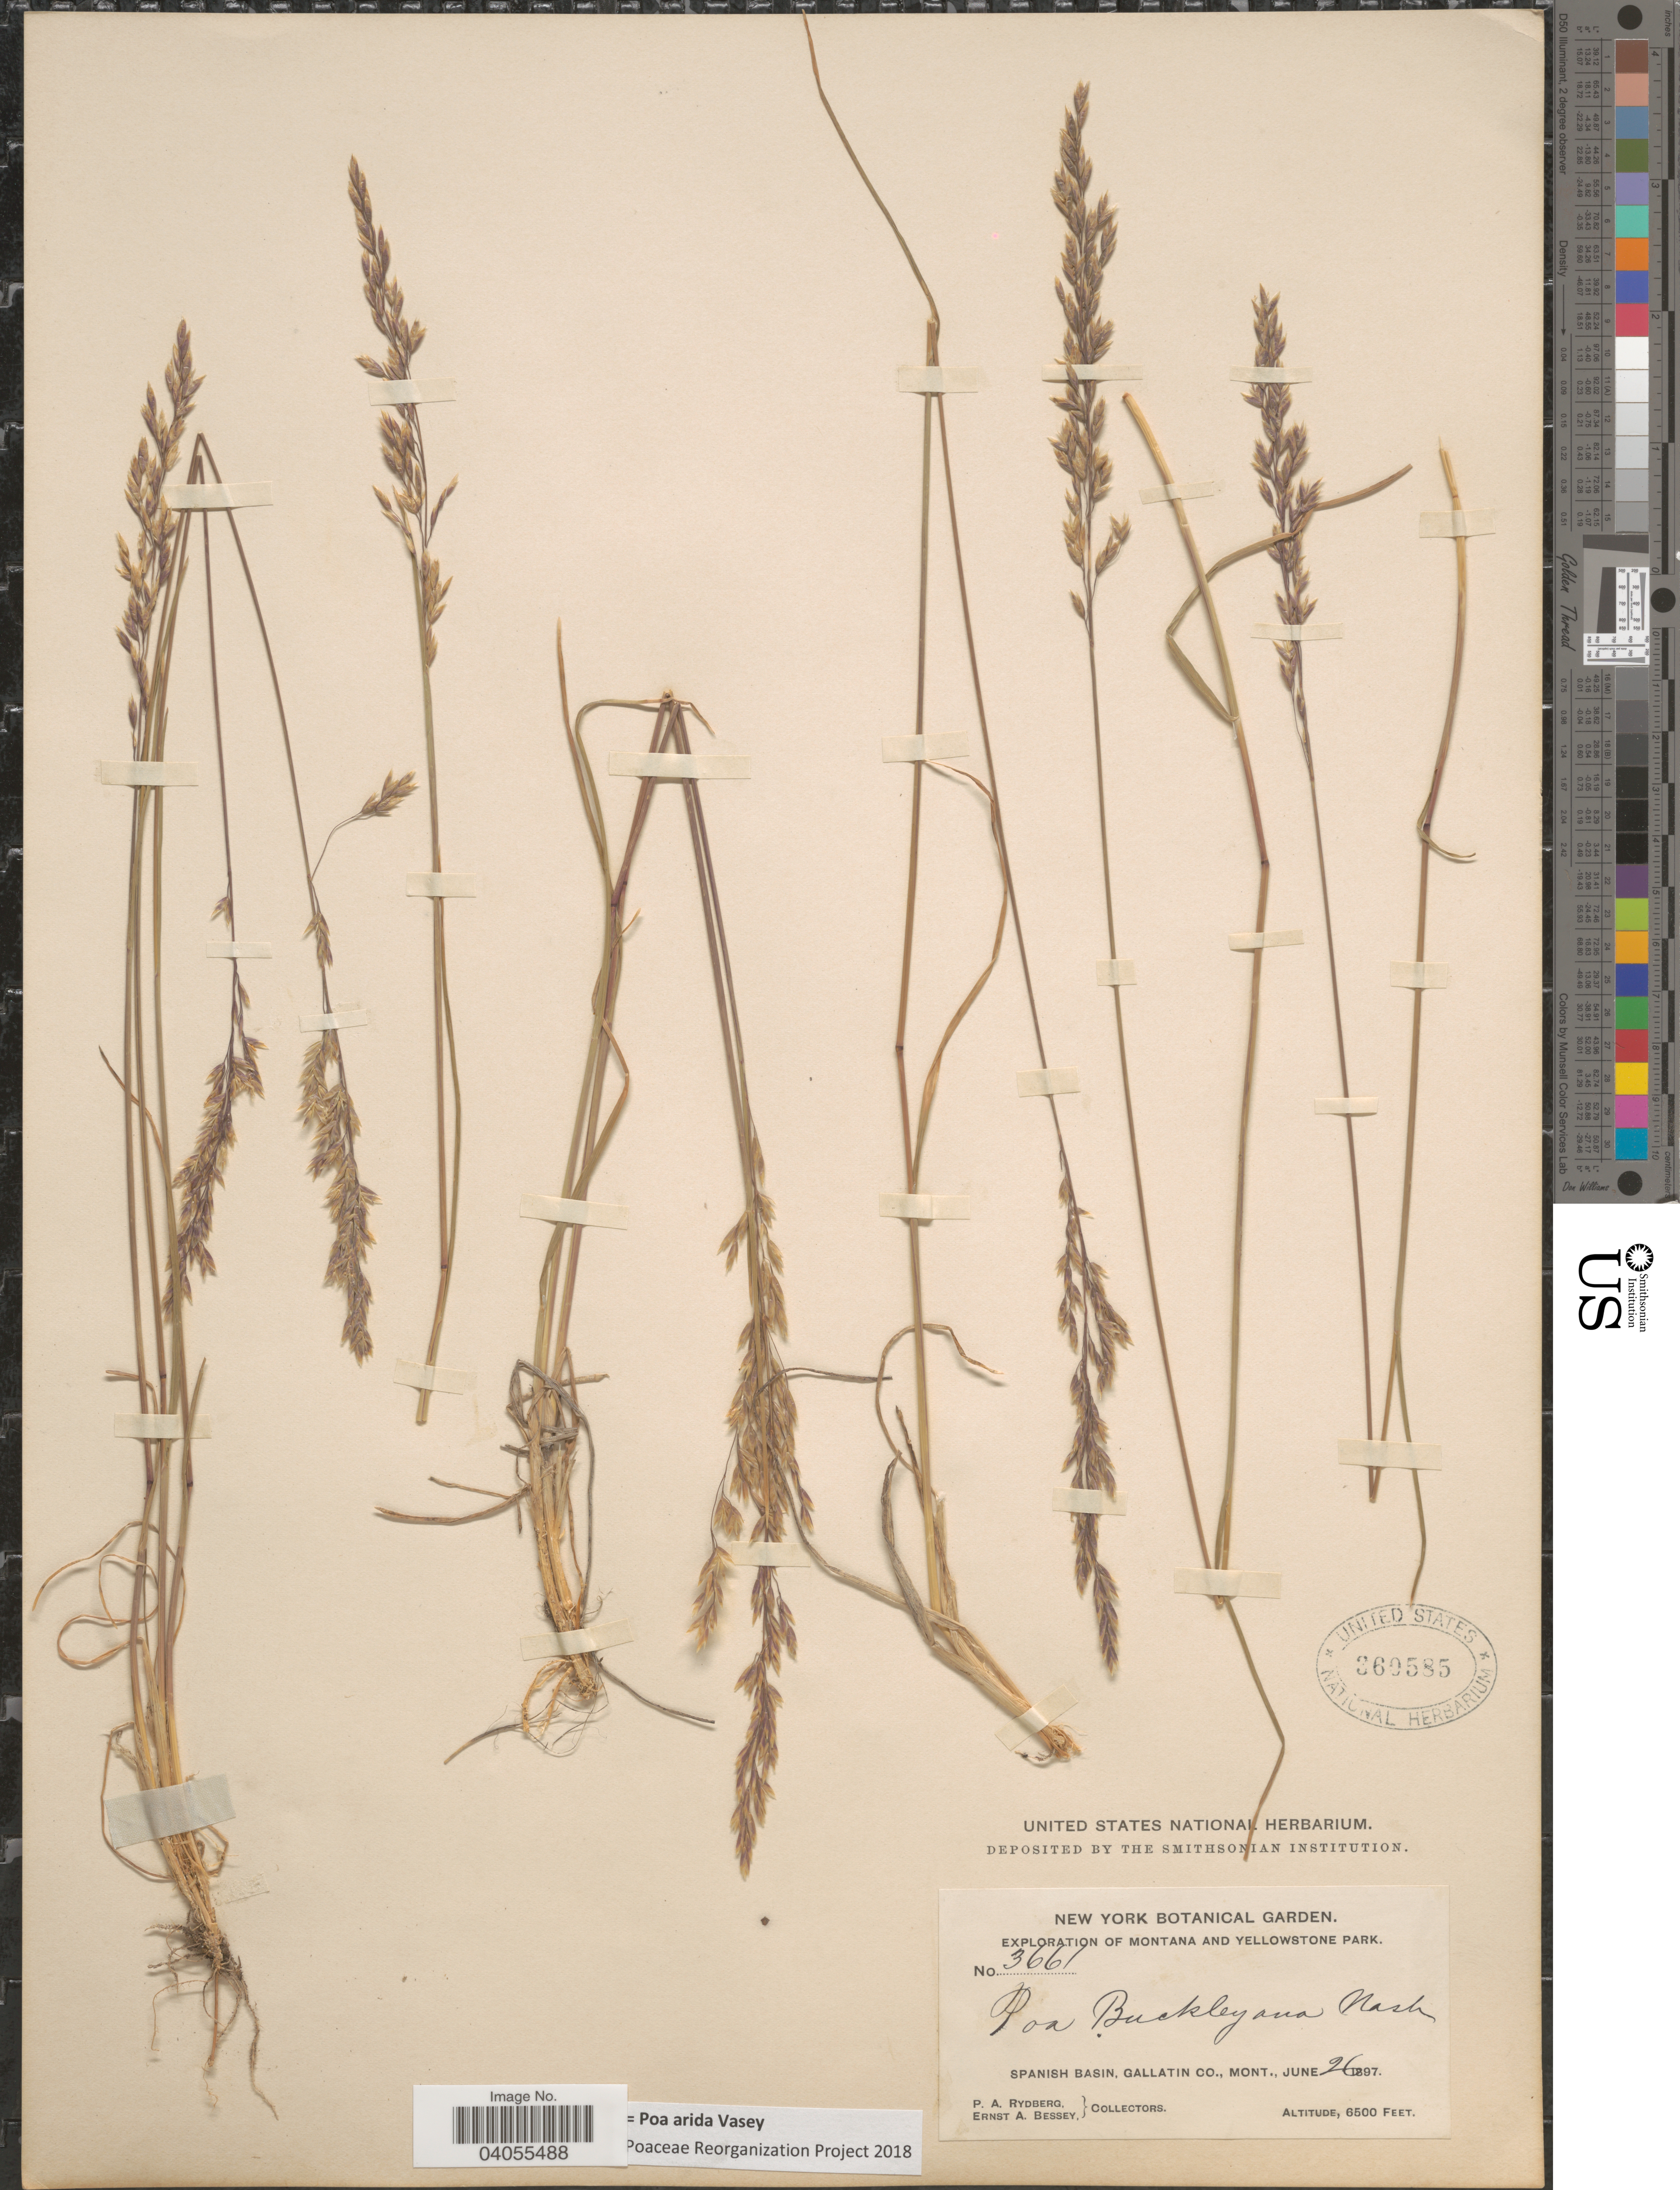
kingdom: Plantae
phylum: Tracheophyta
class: Liliopsida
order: Poales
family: Poaceae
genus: Poa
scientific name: Poa arida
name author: Vasey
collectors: P. A. Rydberg & E. A. Bessey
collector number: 3661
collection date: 1897-06-26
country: United States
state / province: Montana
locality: Spanish Basin, Gallatin Co.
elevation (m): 1981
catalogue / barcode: US 360585